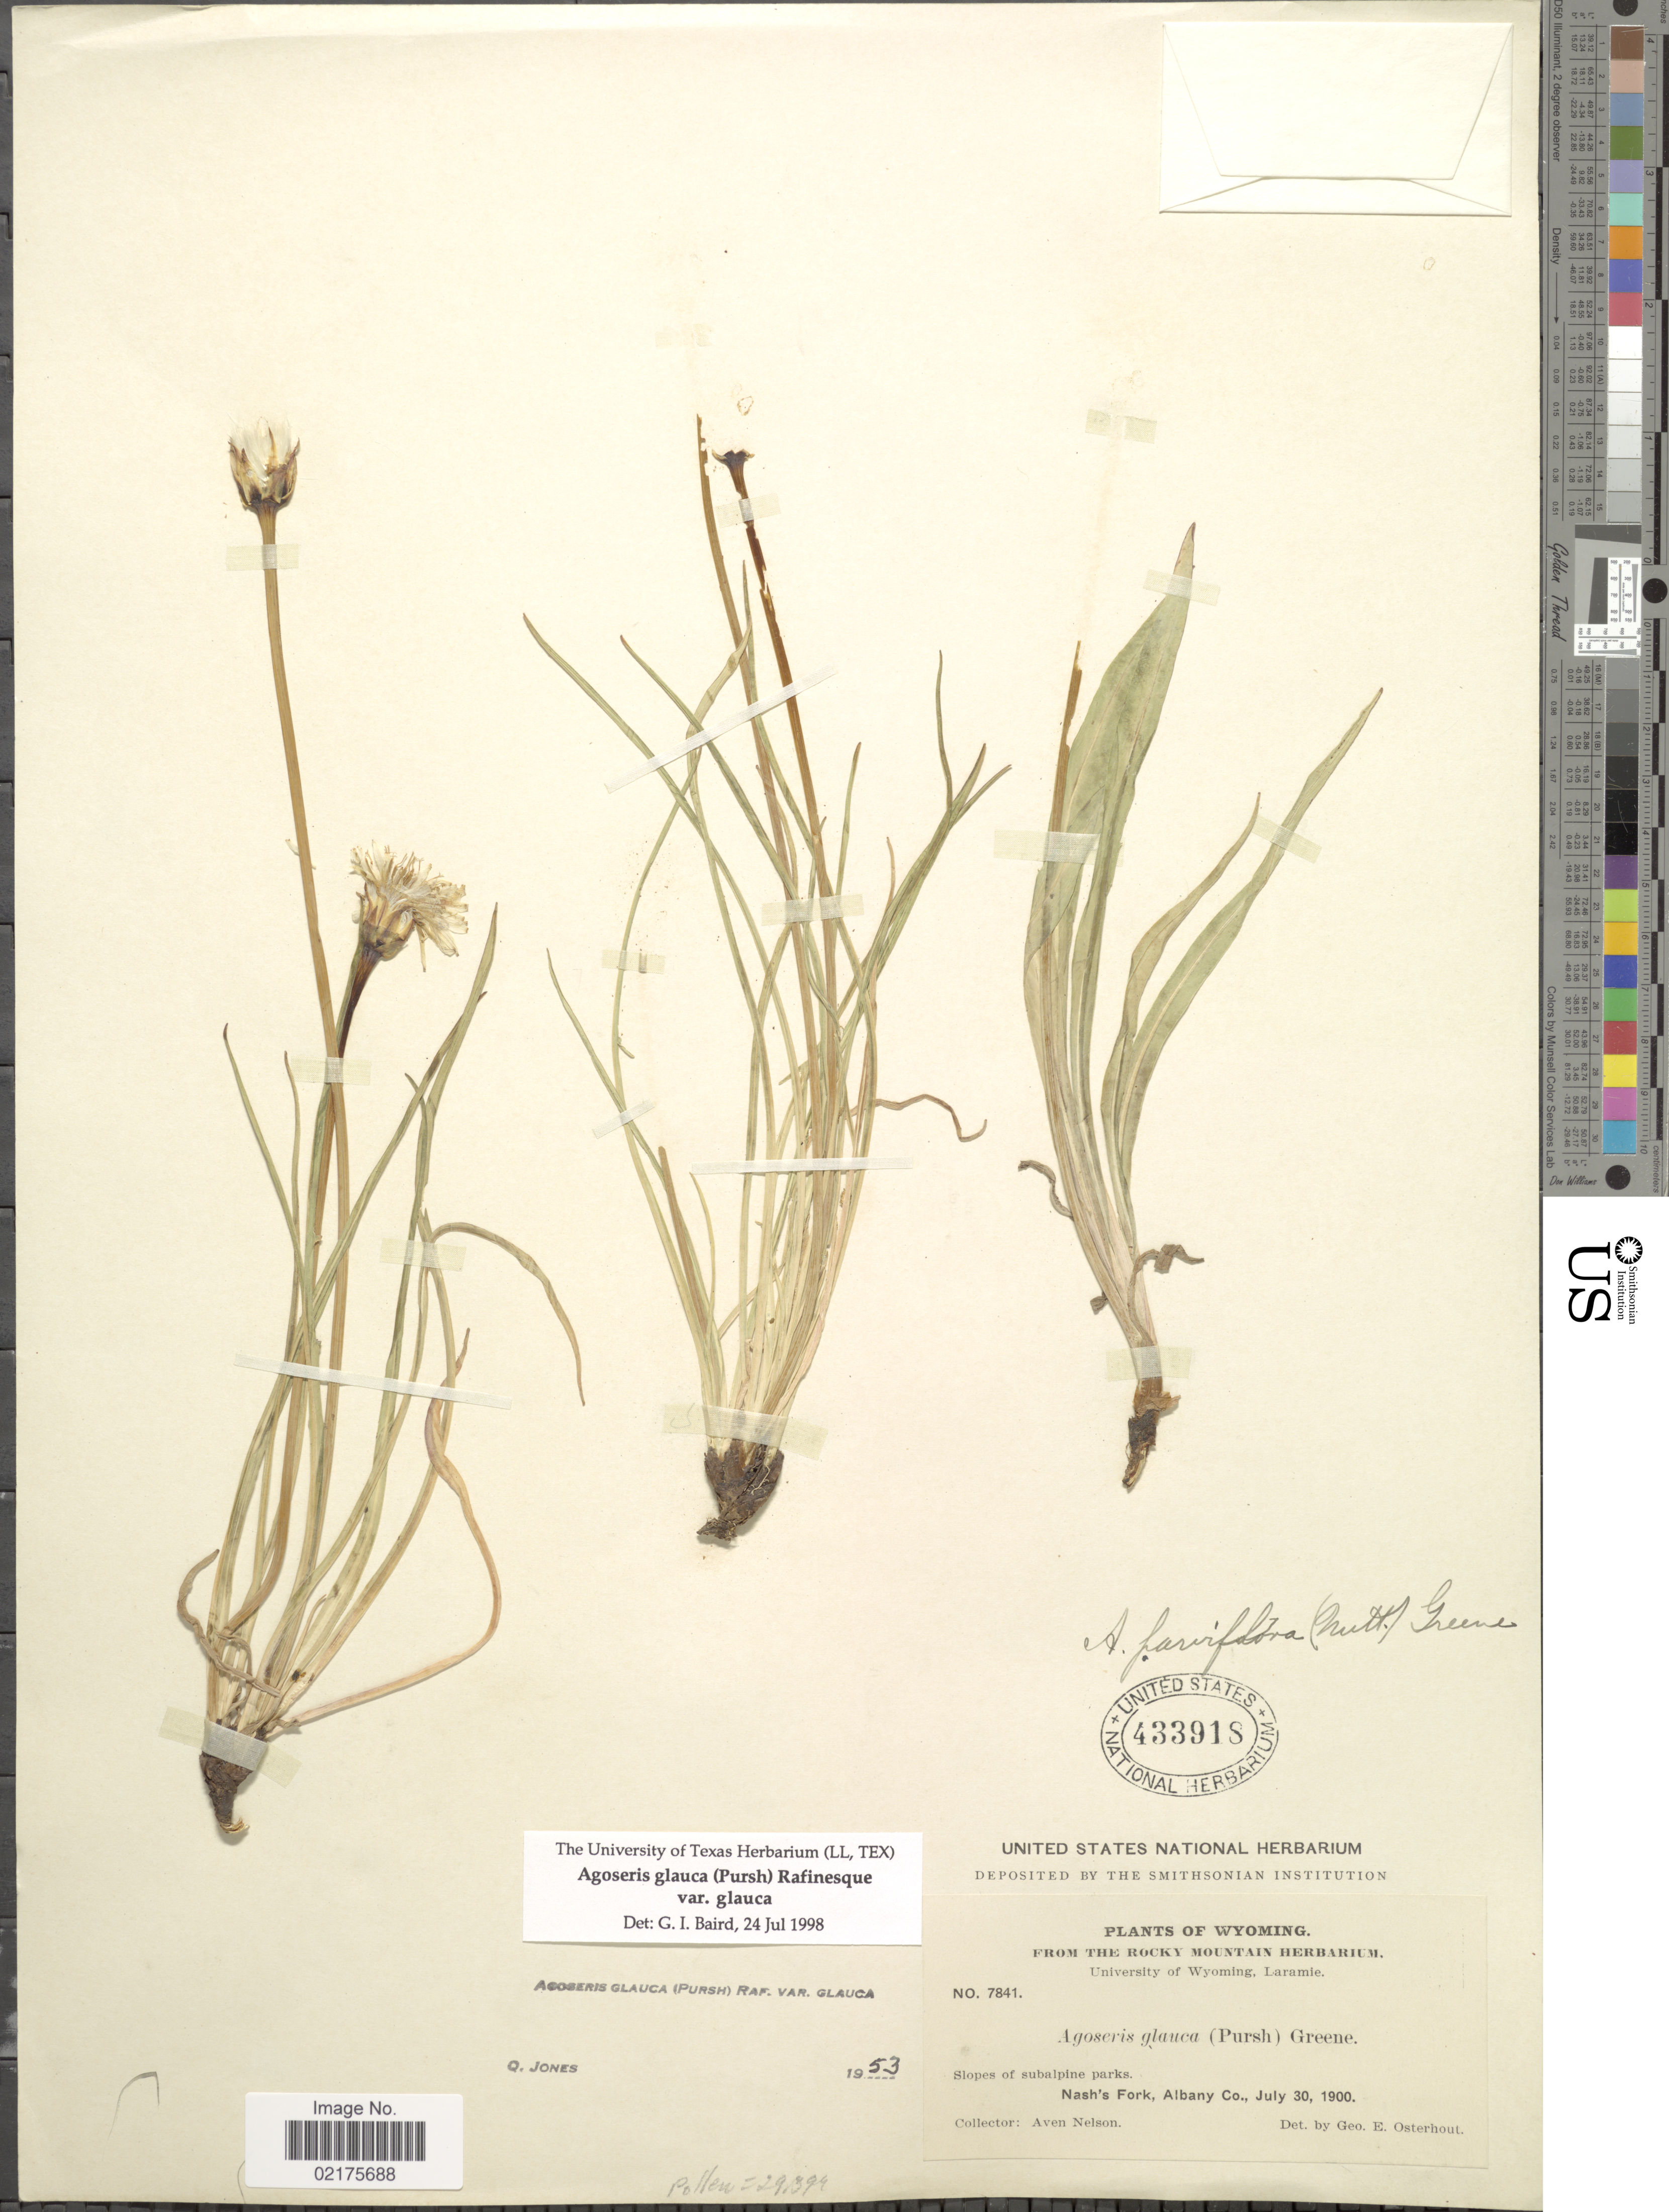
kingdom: Plantae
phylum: Tracheophyta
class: Magnoliopsida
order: Asterales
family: Asteraceae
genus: Agoseris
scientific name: Agoseris glauca var. glauca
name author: (Pursh) Raf.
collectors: A. Nelson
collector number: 7841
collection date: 1900-07-30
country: United States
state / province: Wyoming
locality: Slopes of subalpine parks, Nash's Fork, Albany Co.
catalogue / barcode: US 433918